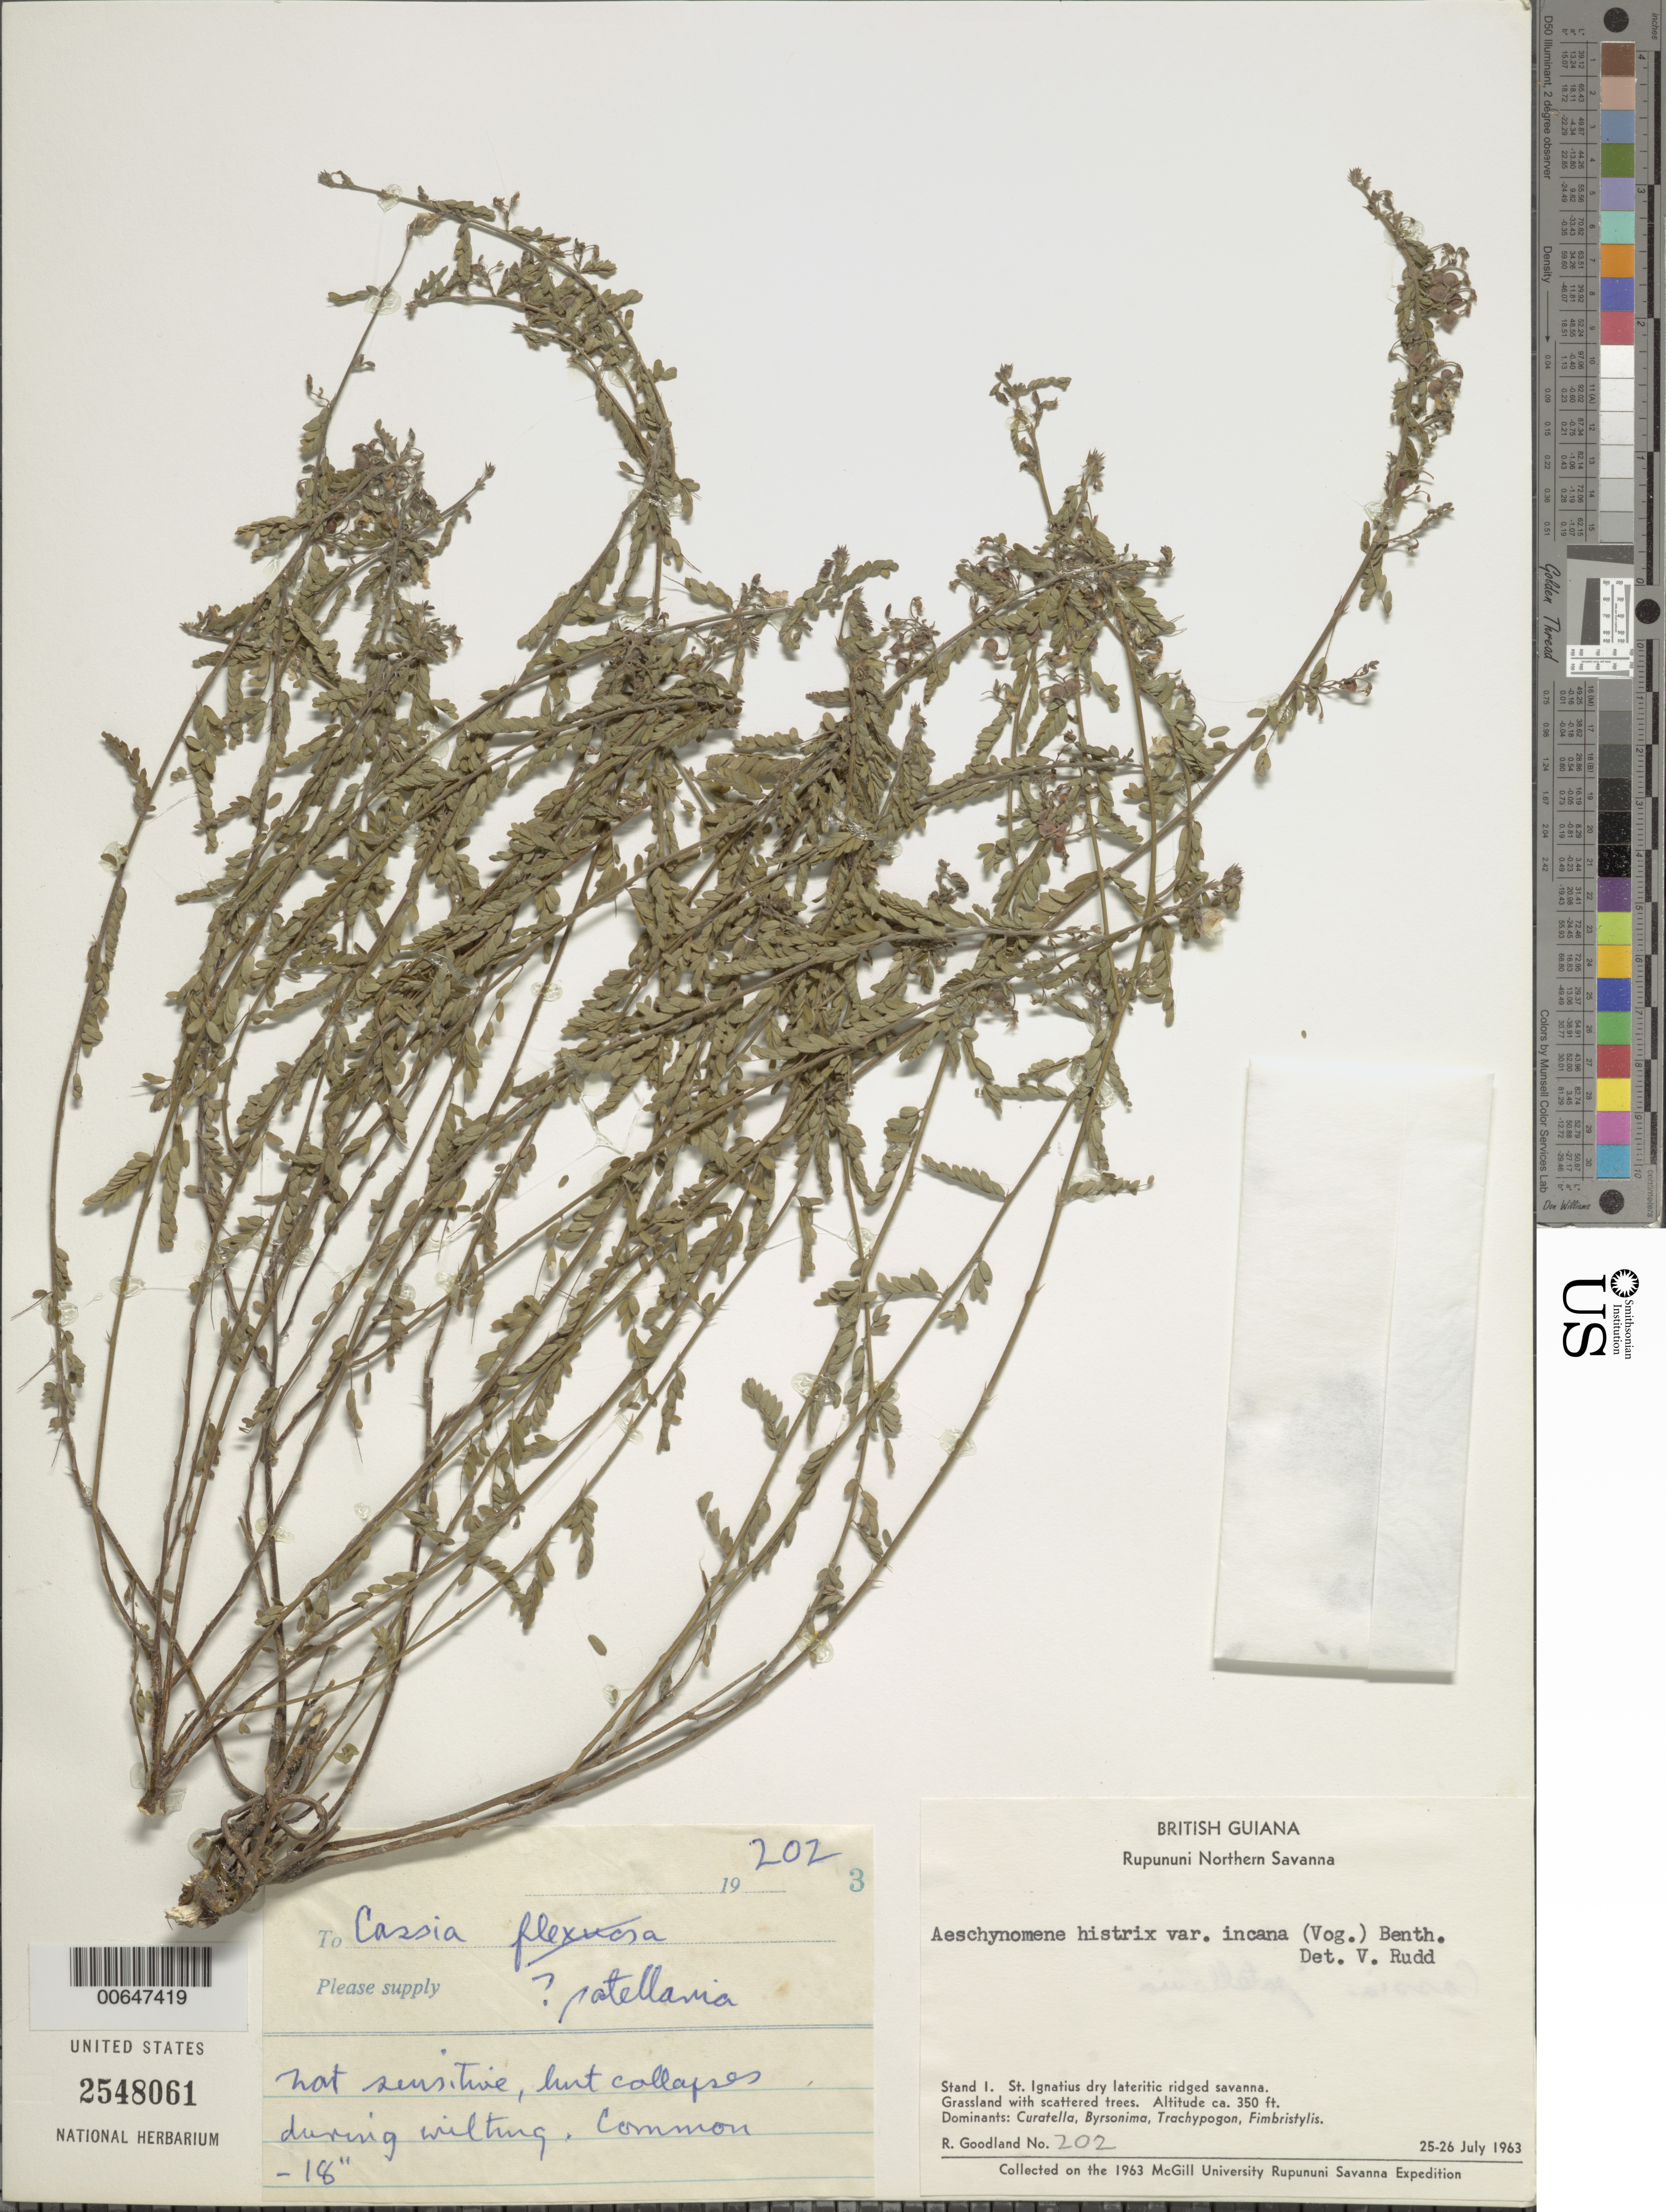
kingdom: Plantae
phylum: Tracheophyta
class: Magnoliopsida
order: Fabales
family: Fabaceae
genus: Aeschynomene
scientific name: Aeschynomene histrix var. incana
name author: Benth.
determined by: Rudd, V. E.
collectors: R. Goodland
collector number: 202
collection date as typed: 25-Jul-63 to 26-Jul-63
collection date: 1963-07-25/1963-07-26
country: Guyana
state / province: U. Takutu-U. Essequibo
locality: Rupununi Northern Savanna, St. Ignatius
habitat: Dry lateritic ridged savanna. Grassland with scattered trees. Dominants: Curatella, Byrsonima, Trachypogon, Fimbristylis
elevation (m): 107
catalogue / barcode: US 2548061